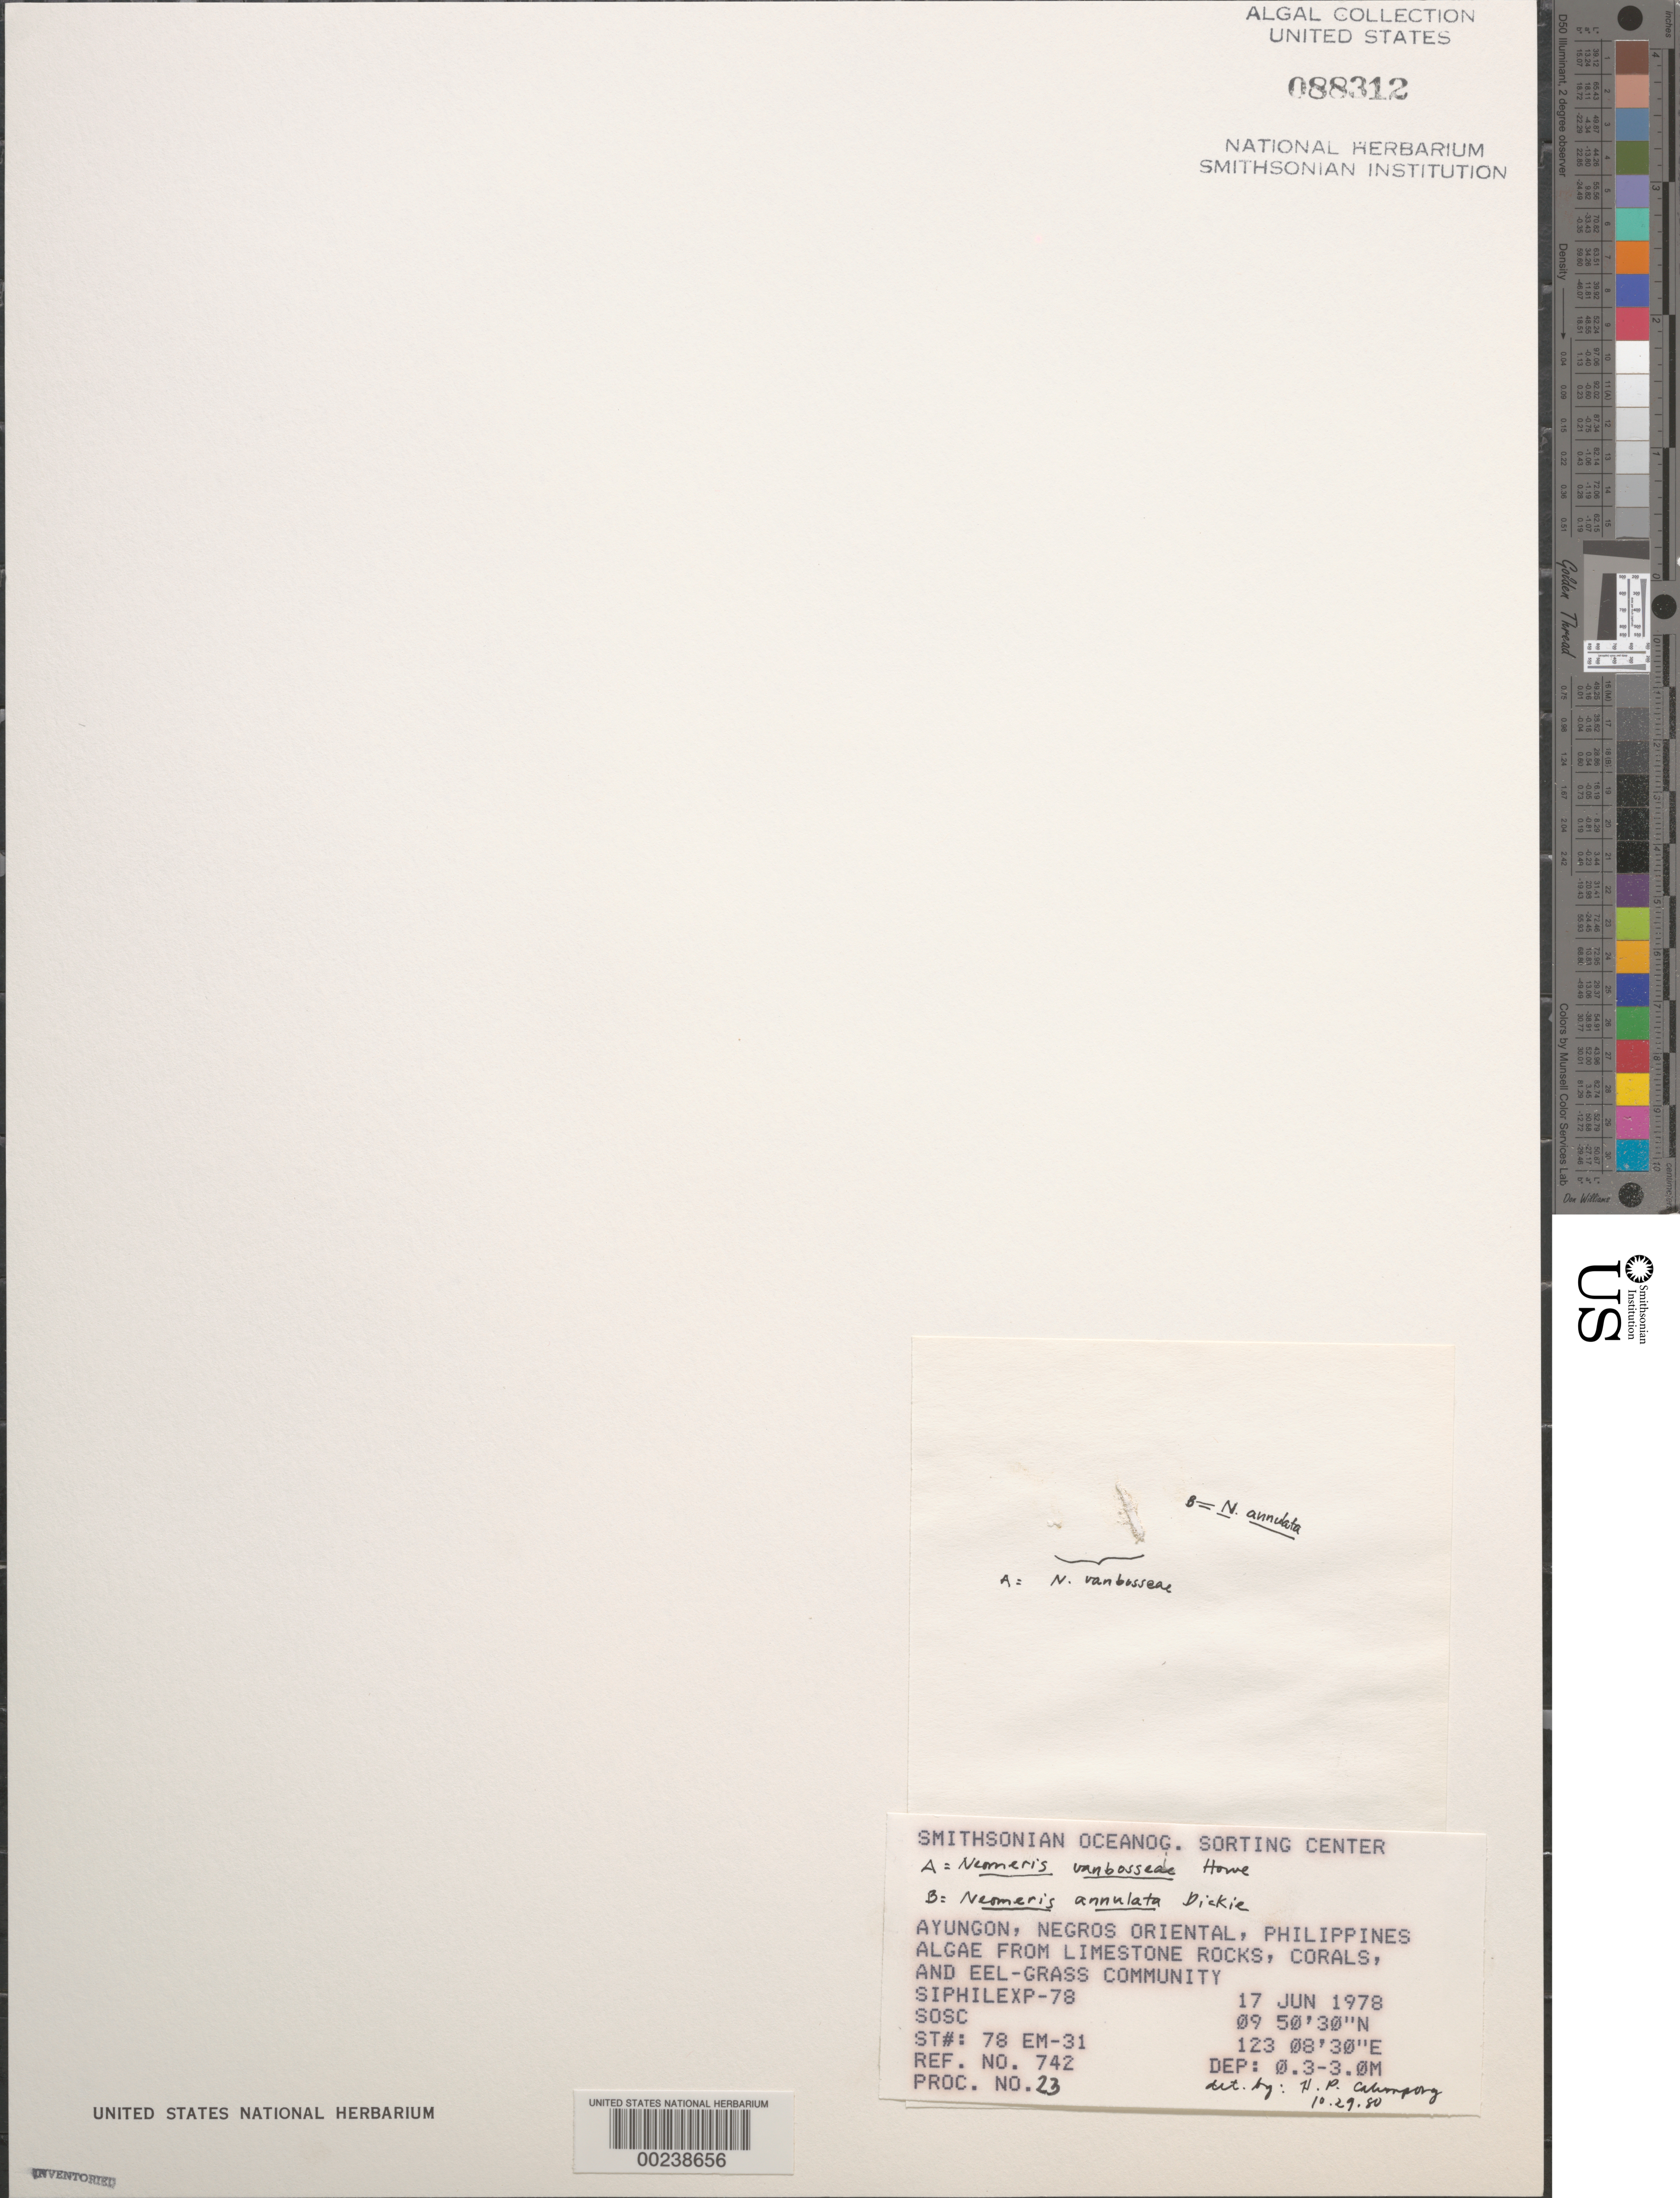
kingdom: Plantae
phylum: Chlorophyta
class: Ulvophyceae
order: Dasycladales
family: Dasycladaceae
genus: Neomeris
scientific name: Neomeris vanbosseae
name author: M. Howe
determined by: Calumpong, H. P.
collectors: SOSC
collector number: Station 78 Em-31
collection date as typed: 17 Jun 1978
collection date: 1978-06-17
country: Philippines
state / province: Central Visayas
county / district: Negros Oriental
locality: Ayungon, negros oriental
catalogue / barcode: US 88312